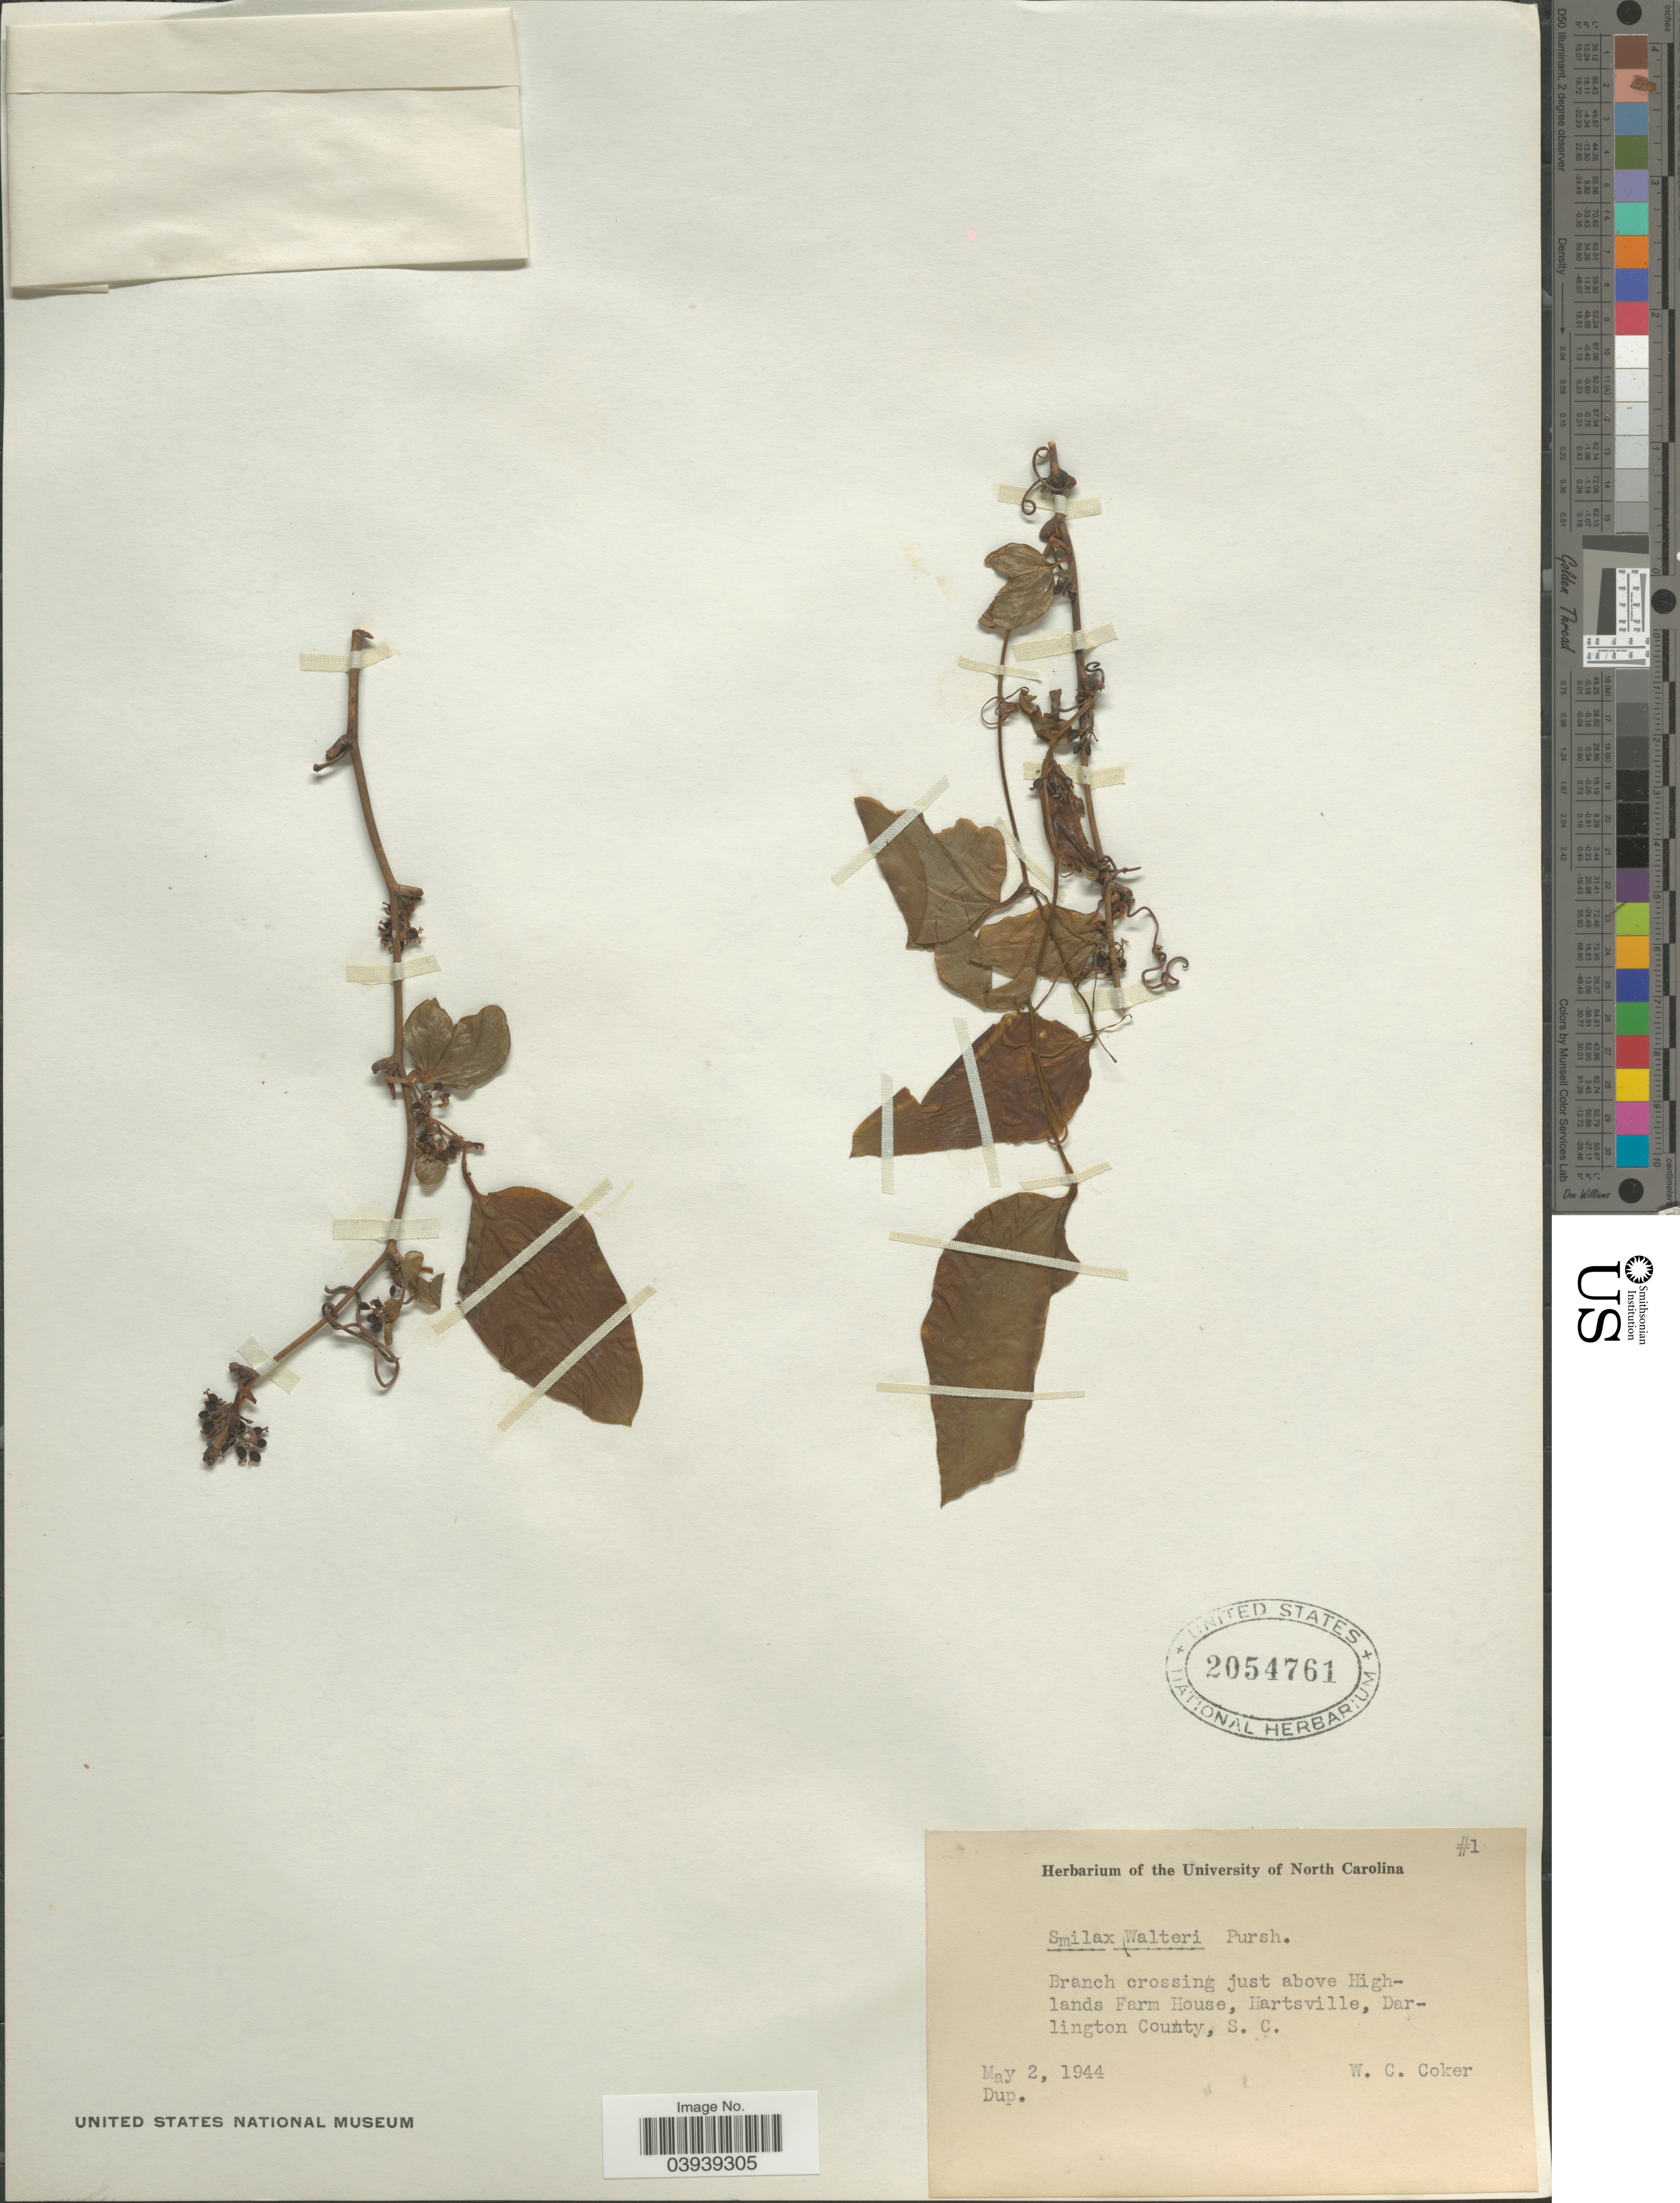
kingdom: Plantae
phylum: Tracheophyta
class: Liliopsida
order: Liliales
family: Smilacaceae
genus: Smilax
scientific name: Smilax walteri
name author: Pursh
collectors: W. Coker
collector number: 1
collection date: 1944-05-02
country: United States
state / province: South Carolina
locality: Branch crossing just above Highlands Farm House, Hartsville, Darlington County.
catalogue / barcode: US 2054761